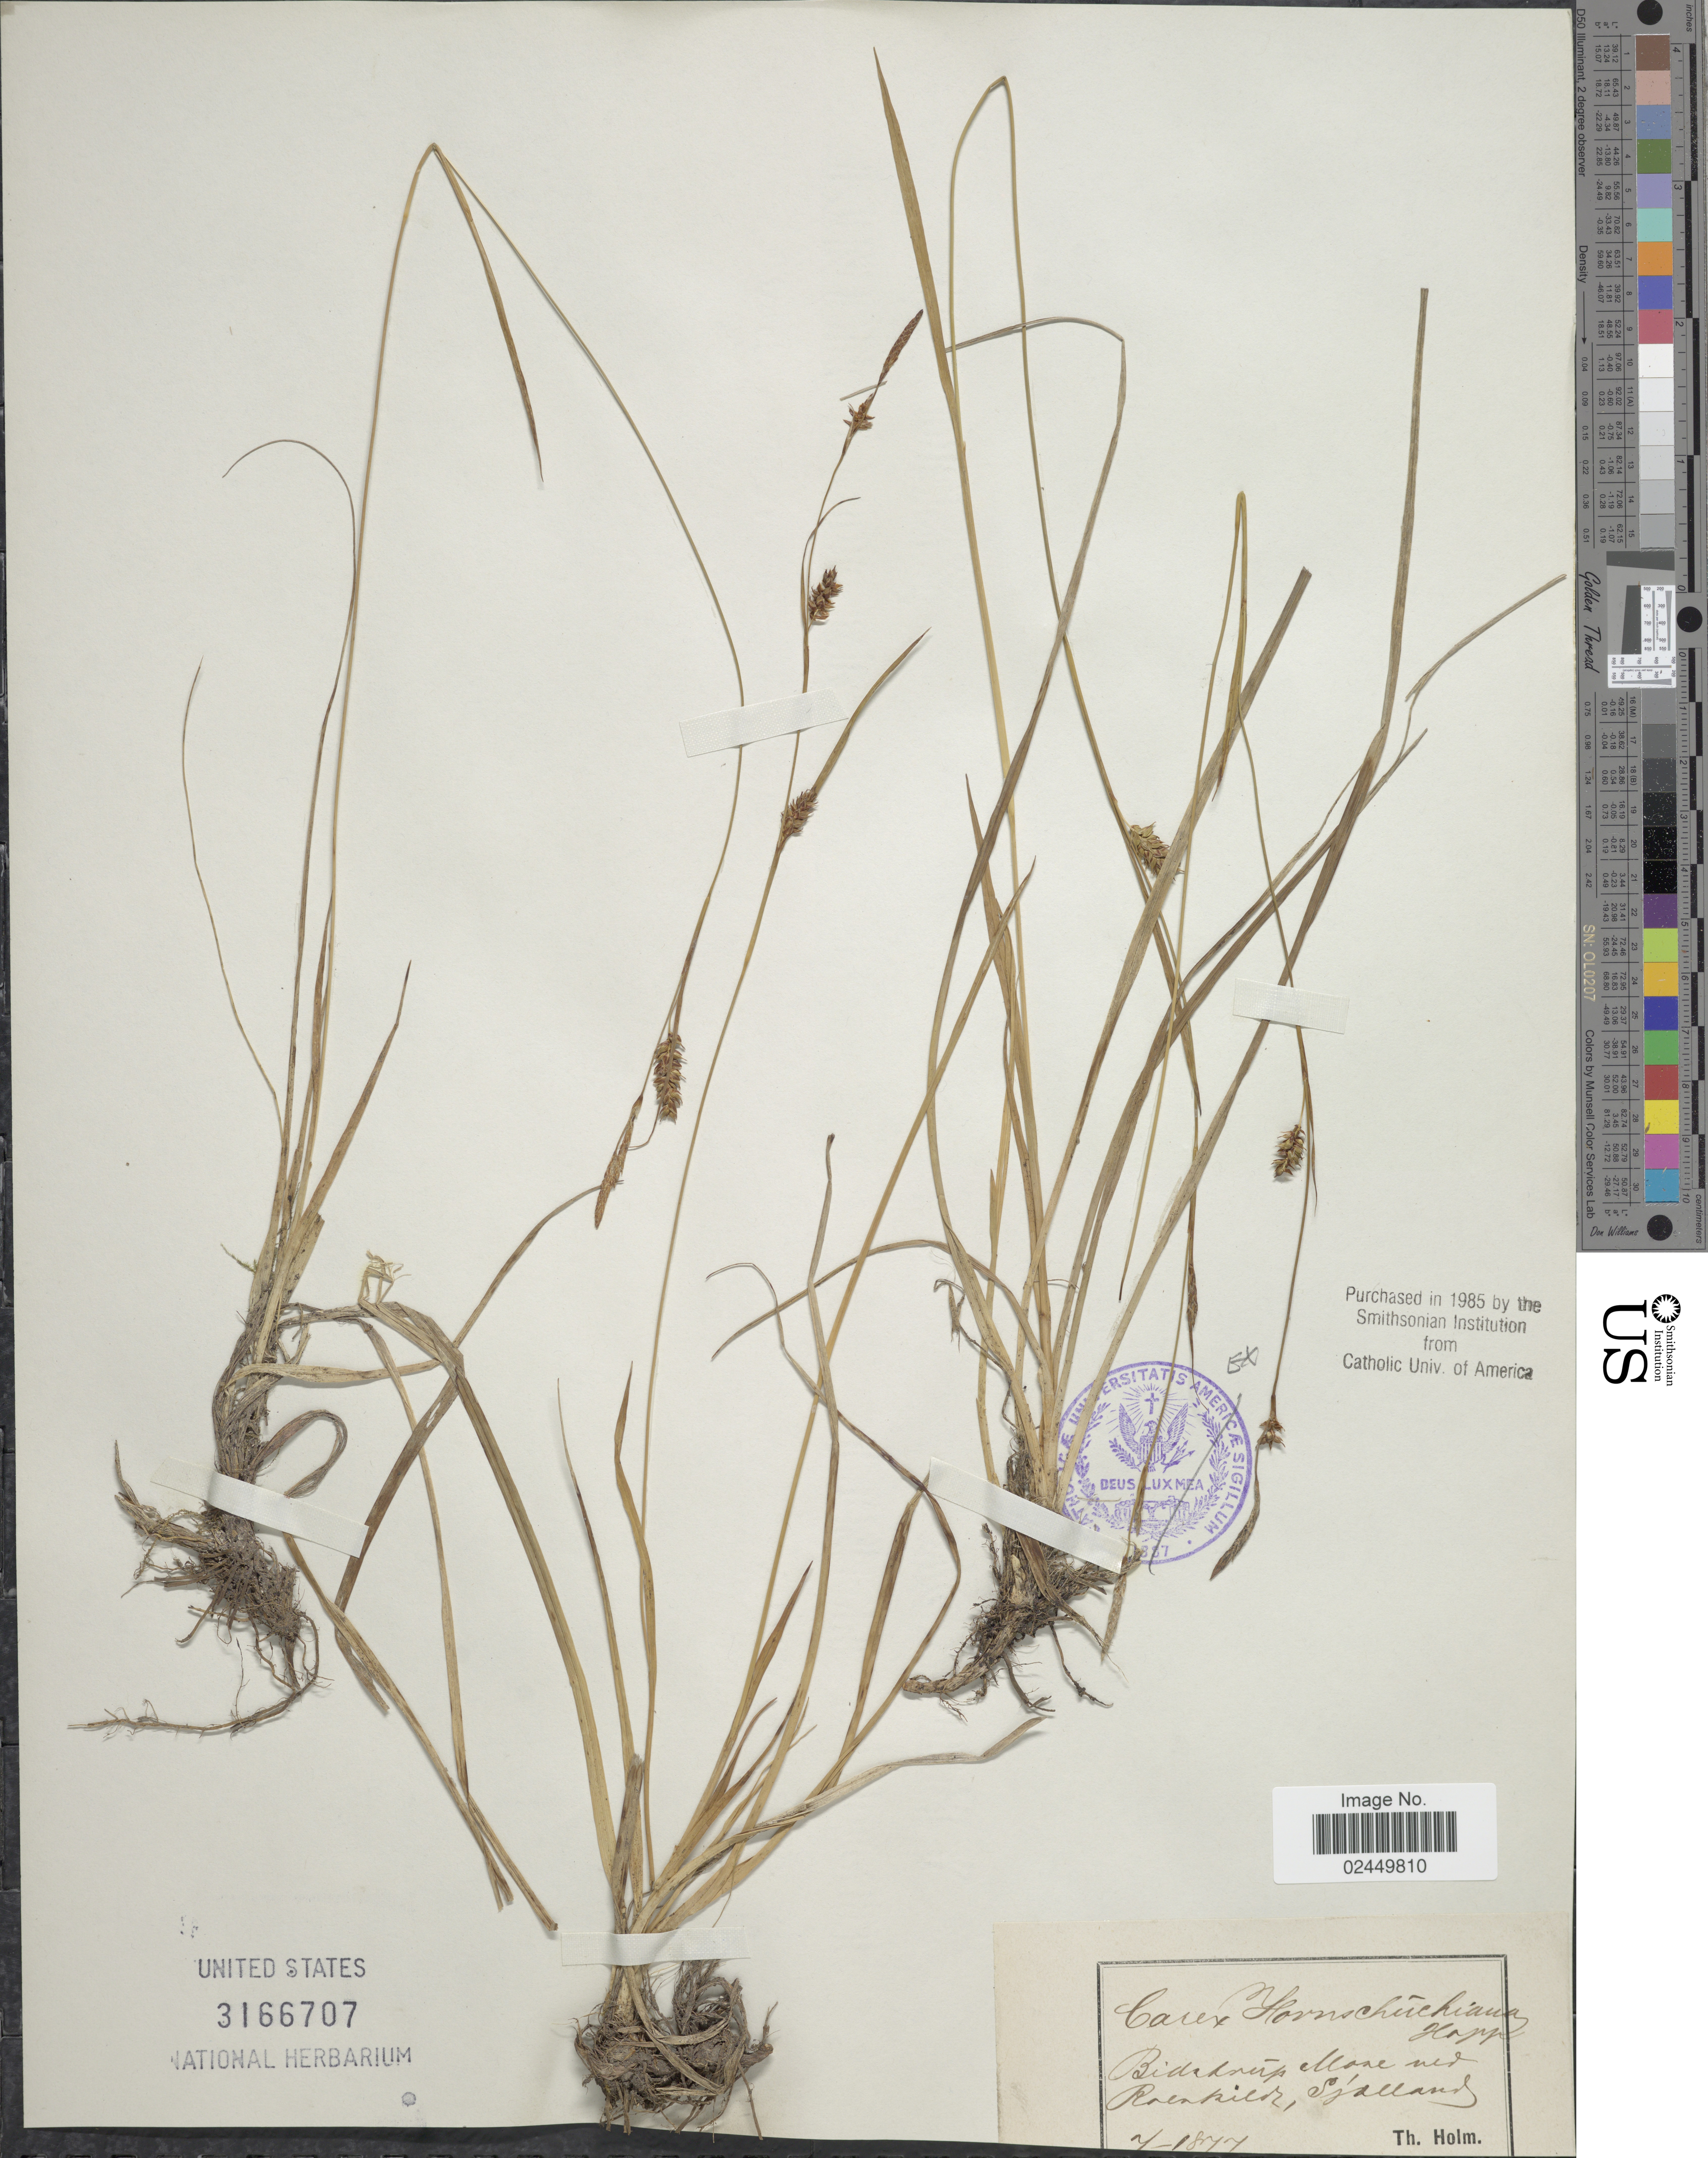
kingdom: Plantae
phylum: Tracheophyta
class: Liliopsida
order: Poales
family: Cyperaceae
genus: Carex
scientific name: Carex hostiana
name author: DC.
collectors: T. Holm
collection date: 1877-07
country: Denmark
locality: Bidstrup Mane ned Raenkildz, Sjalland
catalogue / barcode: US 3166707